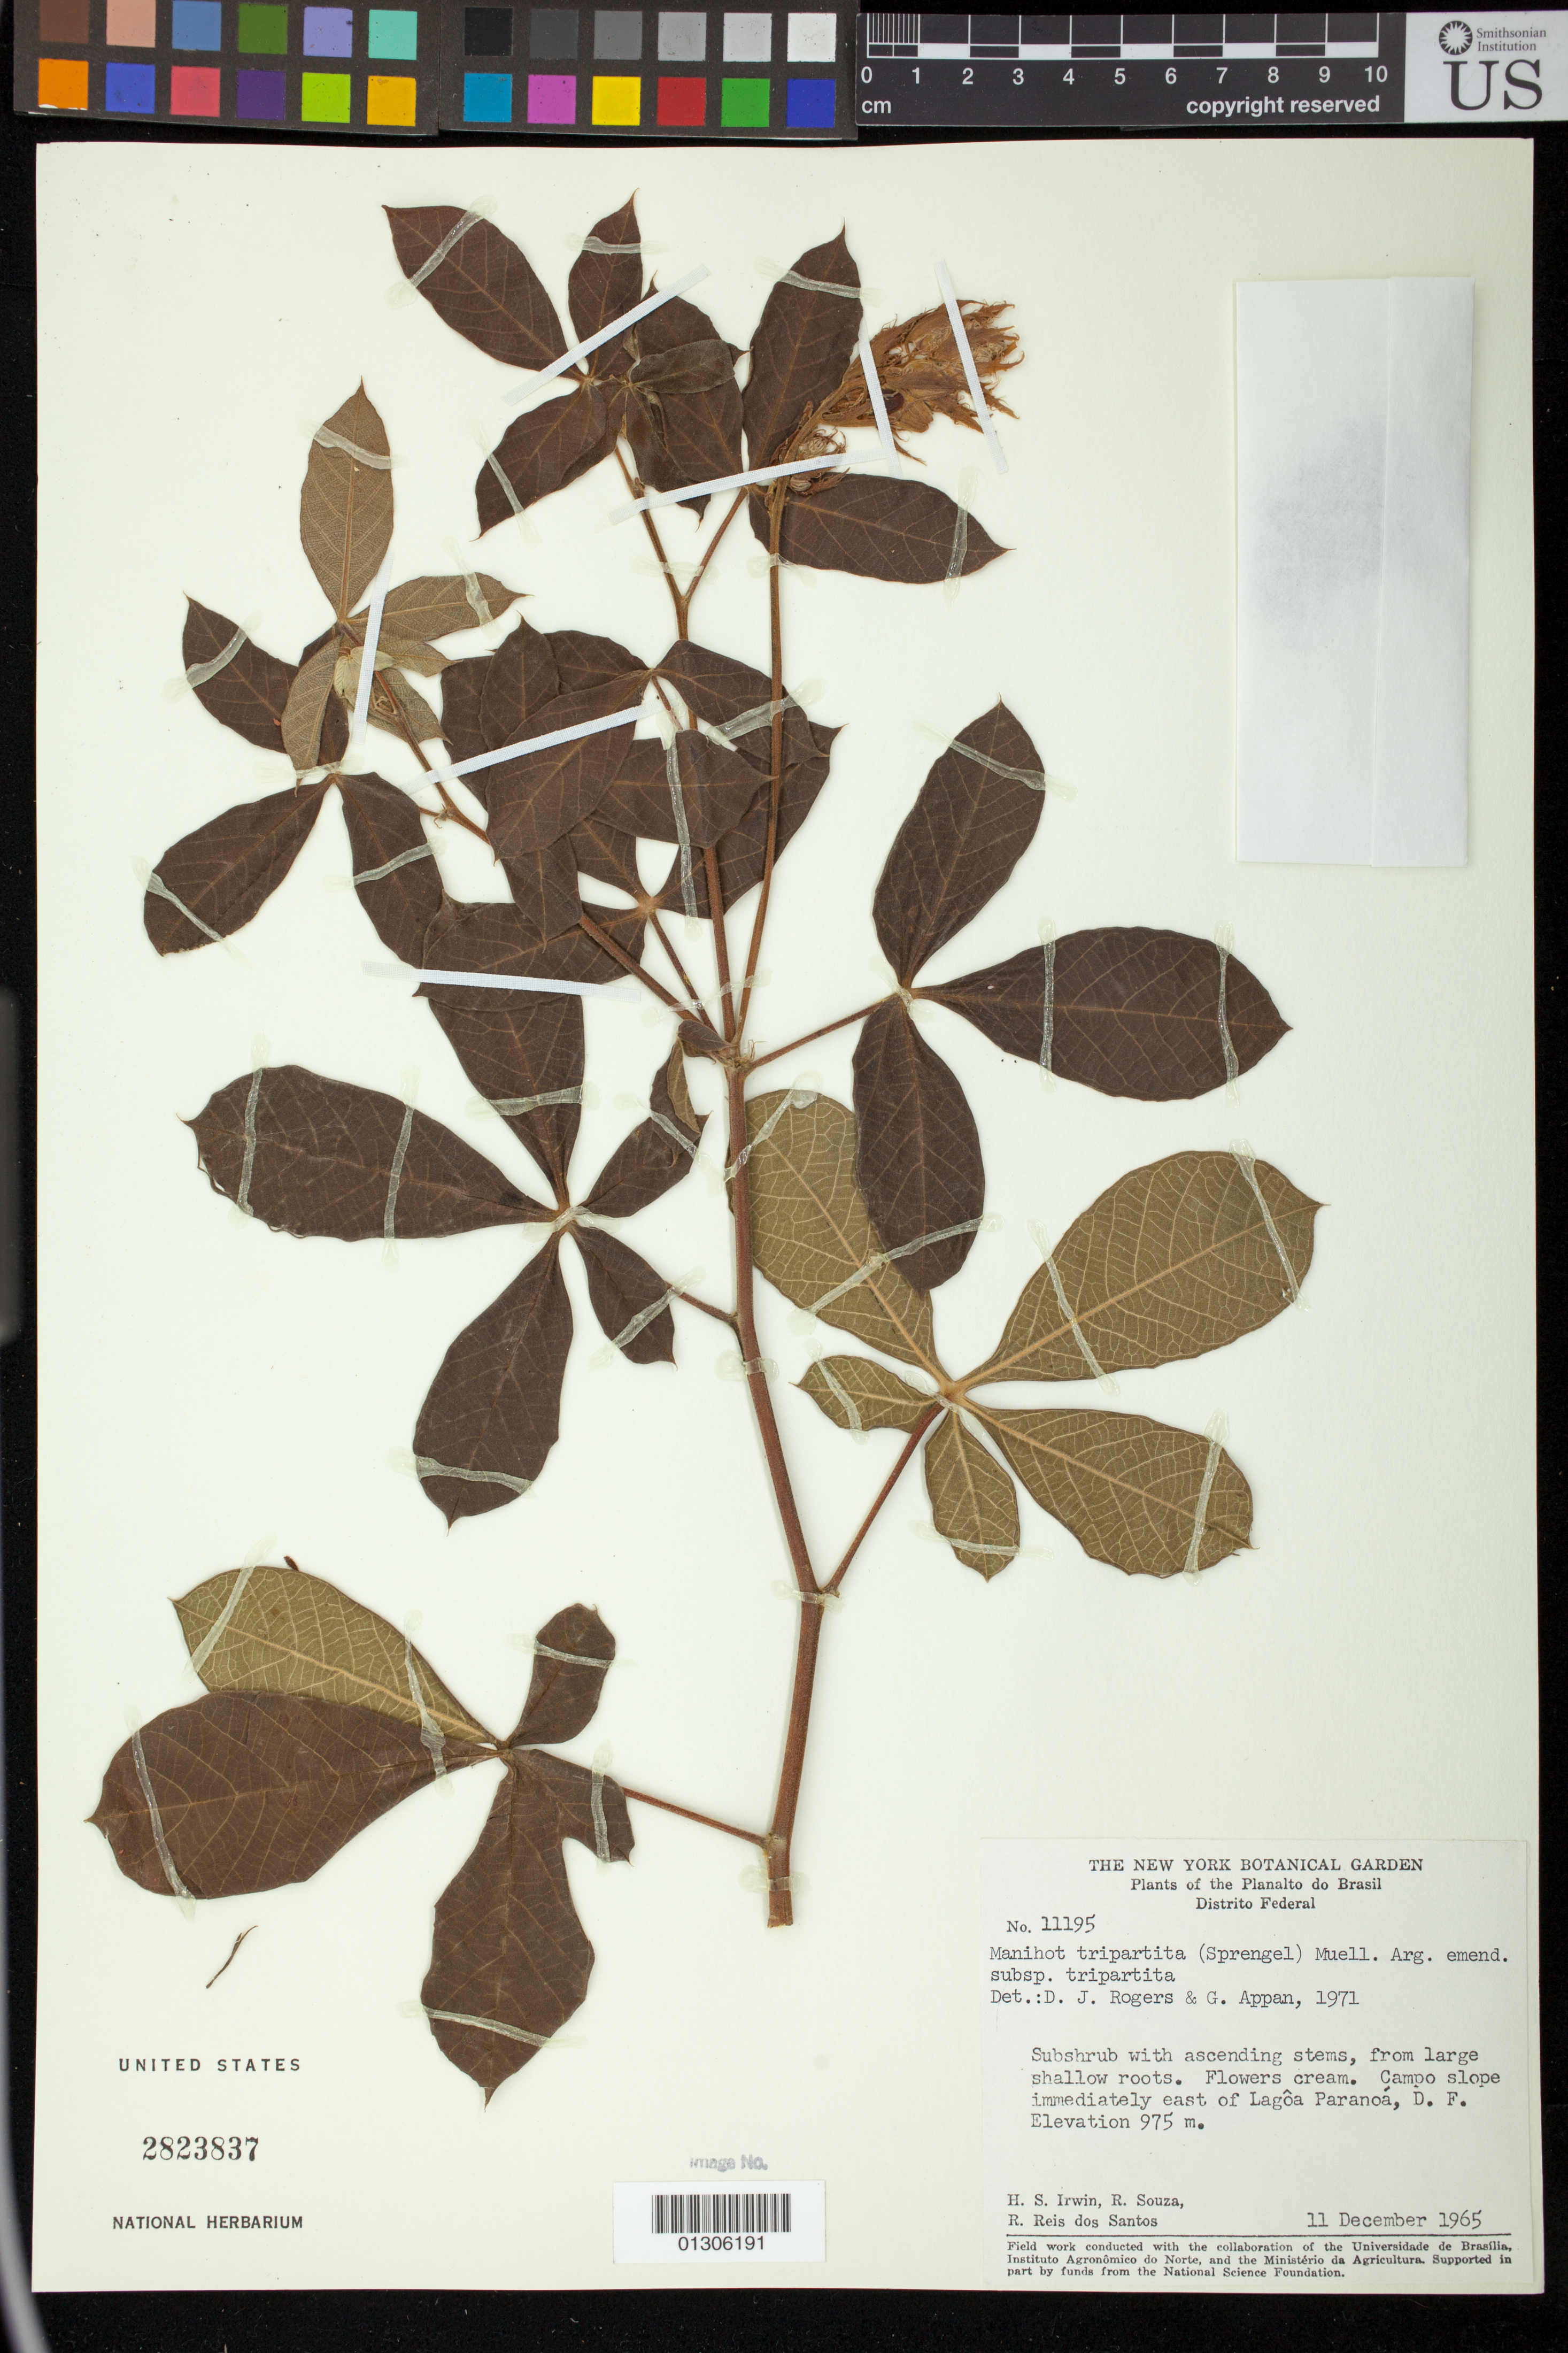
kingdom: Plantae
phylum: Tracheophyta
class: Magnoliopsida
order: Malpighiales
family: Euphorbiaceae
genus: Manihot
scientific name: Manihot tripartita subsp. tripartita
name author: (Spreng.) Müll. Arg.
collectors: H. Irwin, R. Souza & R. R. Santos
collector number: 11195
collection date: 1965-11-12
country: Brazil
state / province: Distrito Federal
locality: immediately east of Lagoa Paranoa (Paranoa Lake), D. F.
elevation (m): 975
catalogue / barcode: US 2823837